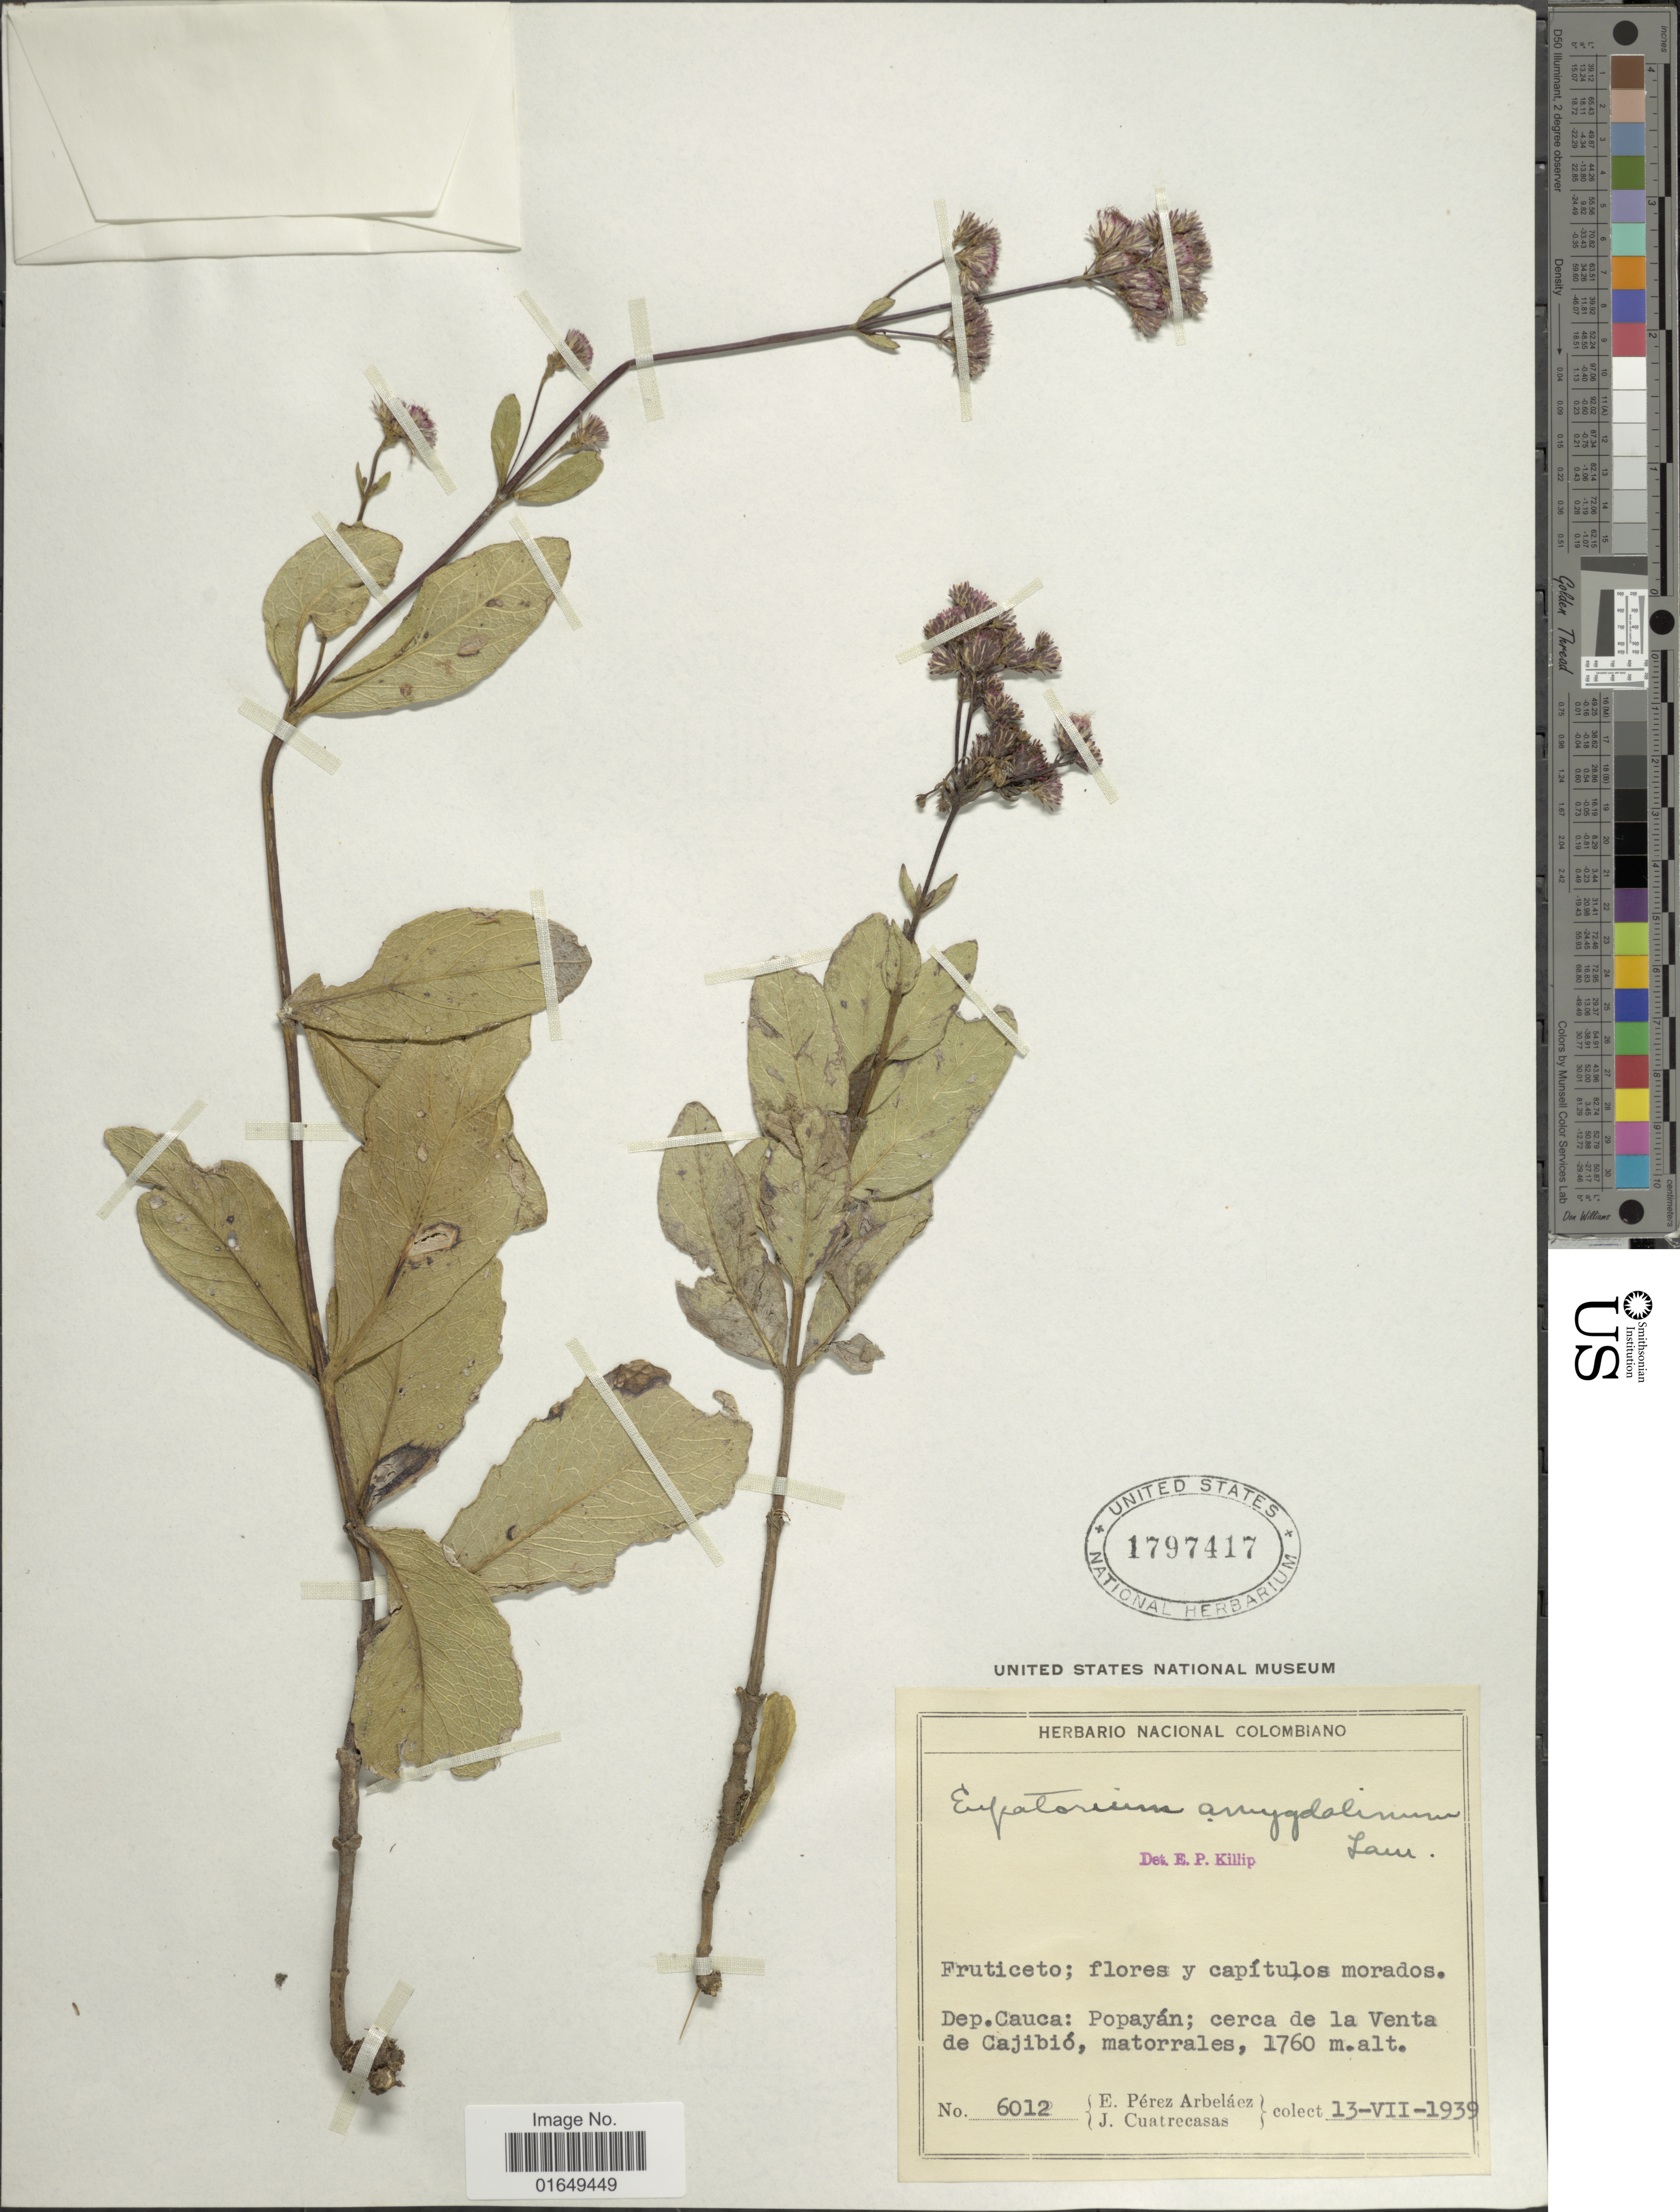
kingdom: Plantae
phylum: Tracheophyta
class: Magnoliopsida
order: Asterales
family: Asteraceae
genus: Ayapana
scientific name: Ayapana amygdalina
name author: (Lam.) R.M. King & H. Rob.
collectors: E. Pérez Arbeláez & J. Cuatrecasas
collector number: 6012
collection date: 1939-07-13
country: Colombia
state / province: Cauca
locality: Popayán; cerca de la Venta de Cajibío, matorrales.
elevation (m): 1760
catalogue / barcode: US 1797417